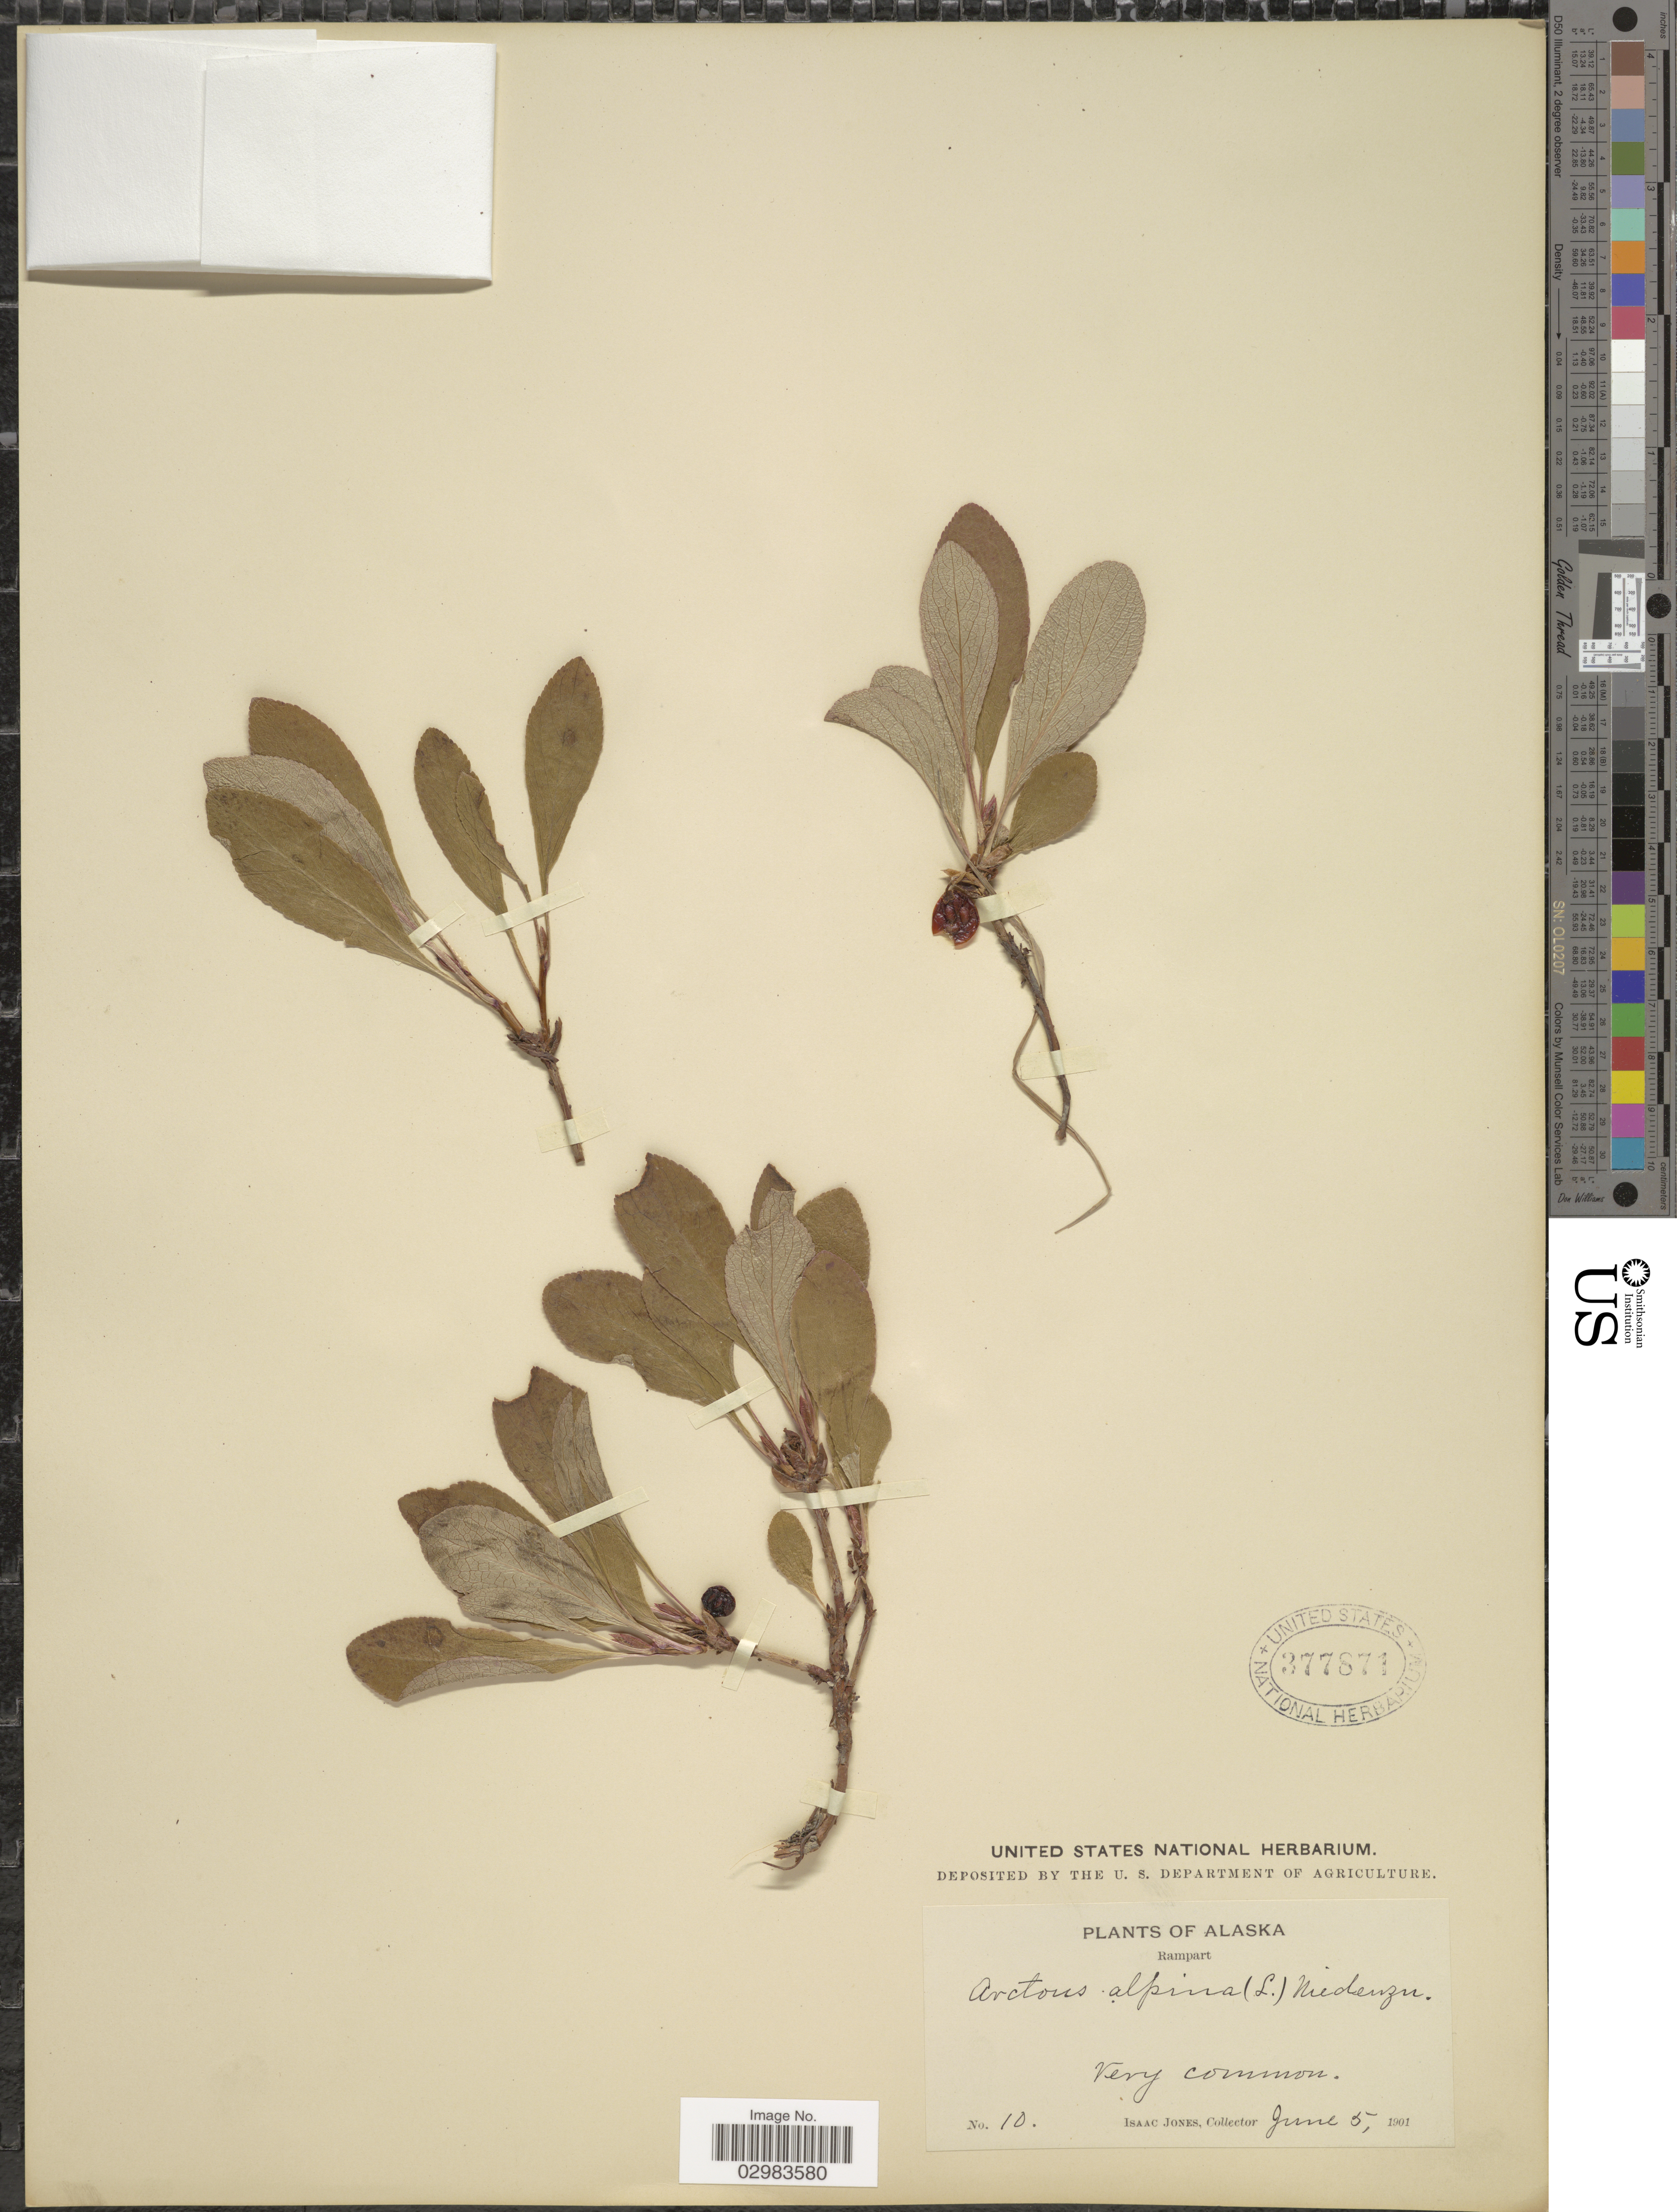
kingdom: Plantae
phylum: Tracheophyta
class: Magnoliopsida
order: Ericales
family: Ericaceae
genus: Arctostaphylos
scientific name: Arctostaphylos alpina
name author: (L.) Spreng.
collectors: I. Jones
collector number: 10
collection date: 1901-06-05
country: United States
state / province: Alaska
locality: Rampart.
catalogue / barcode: US 377871